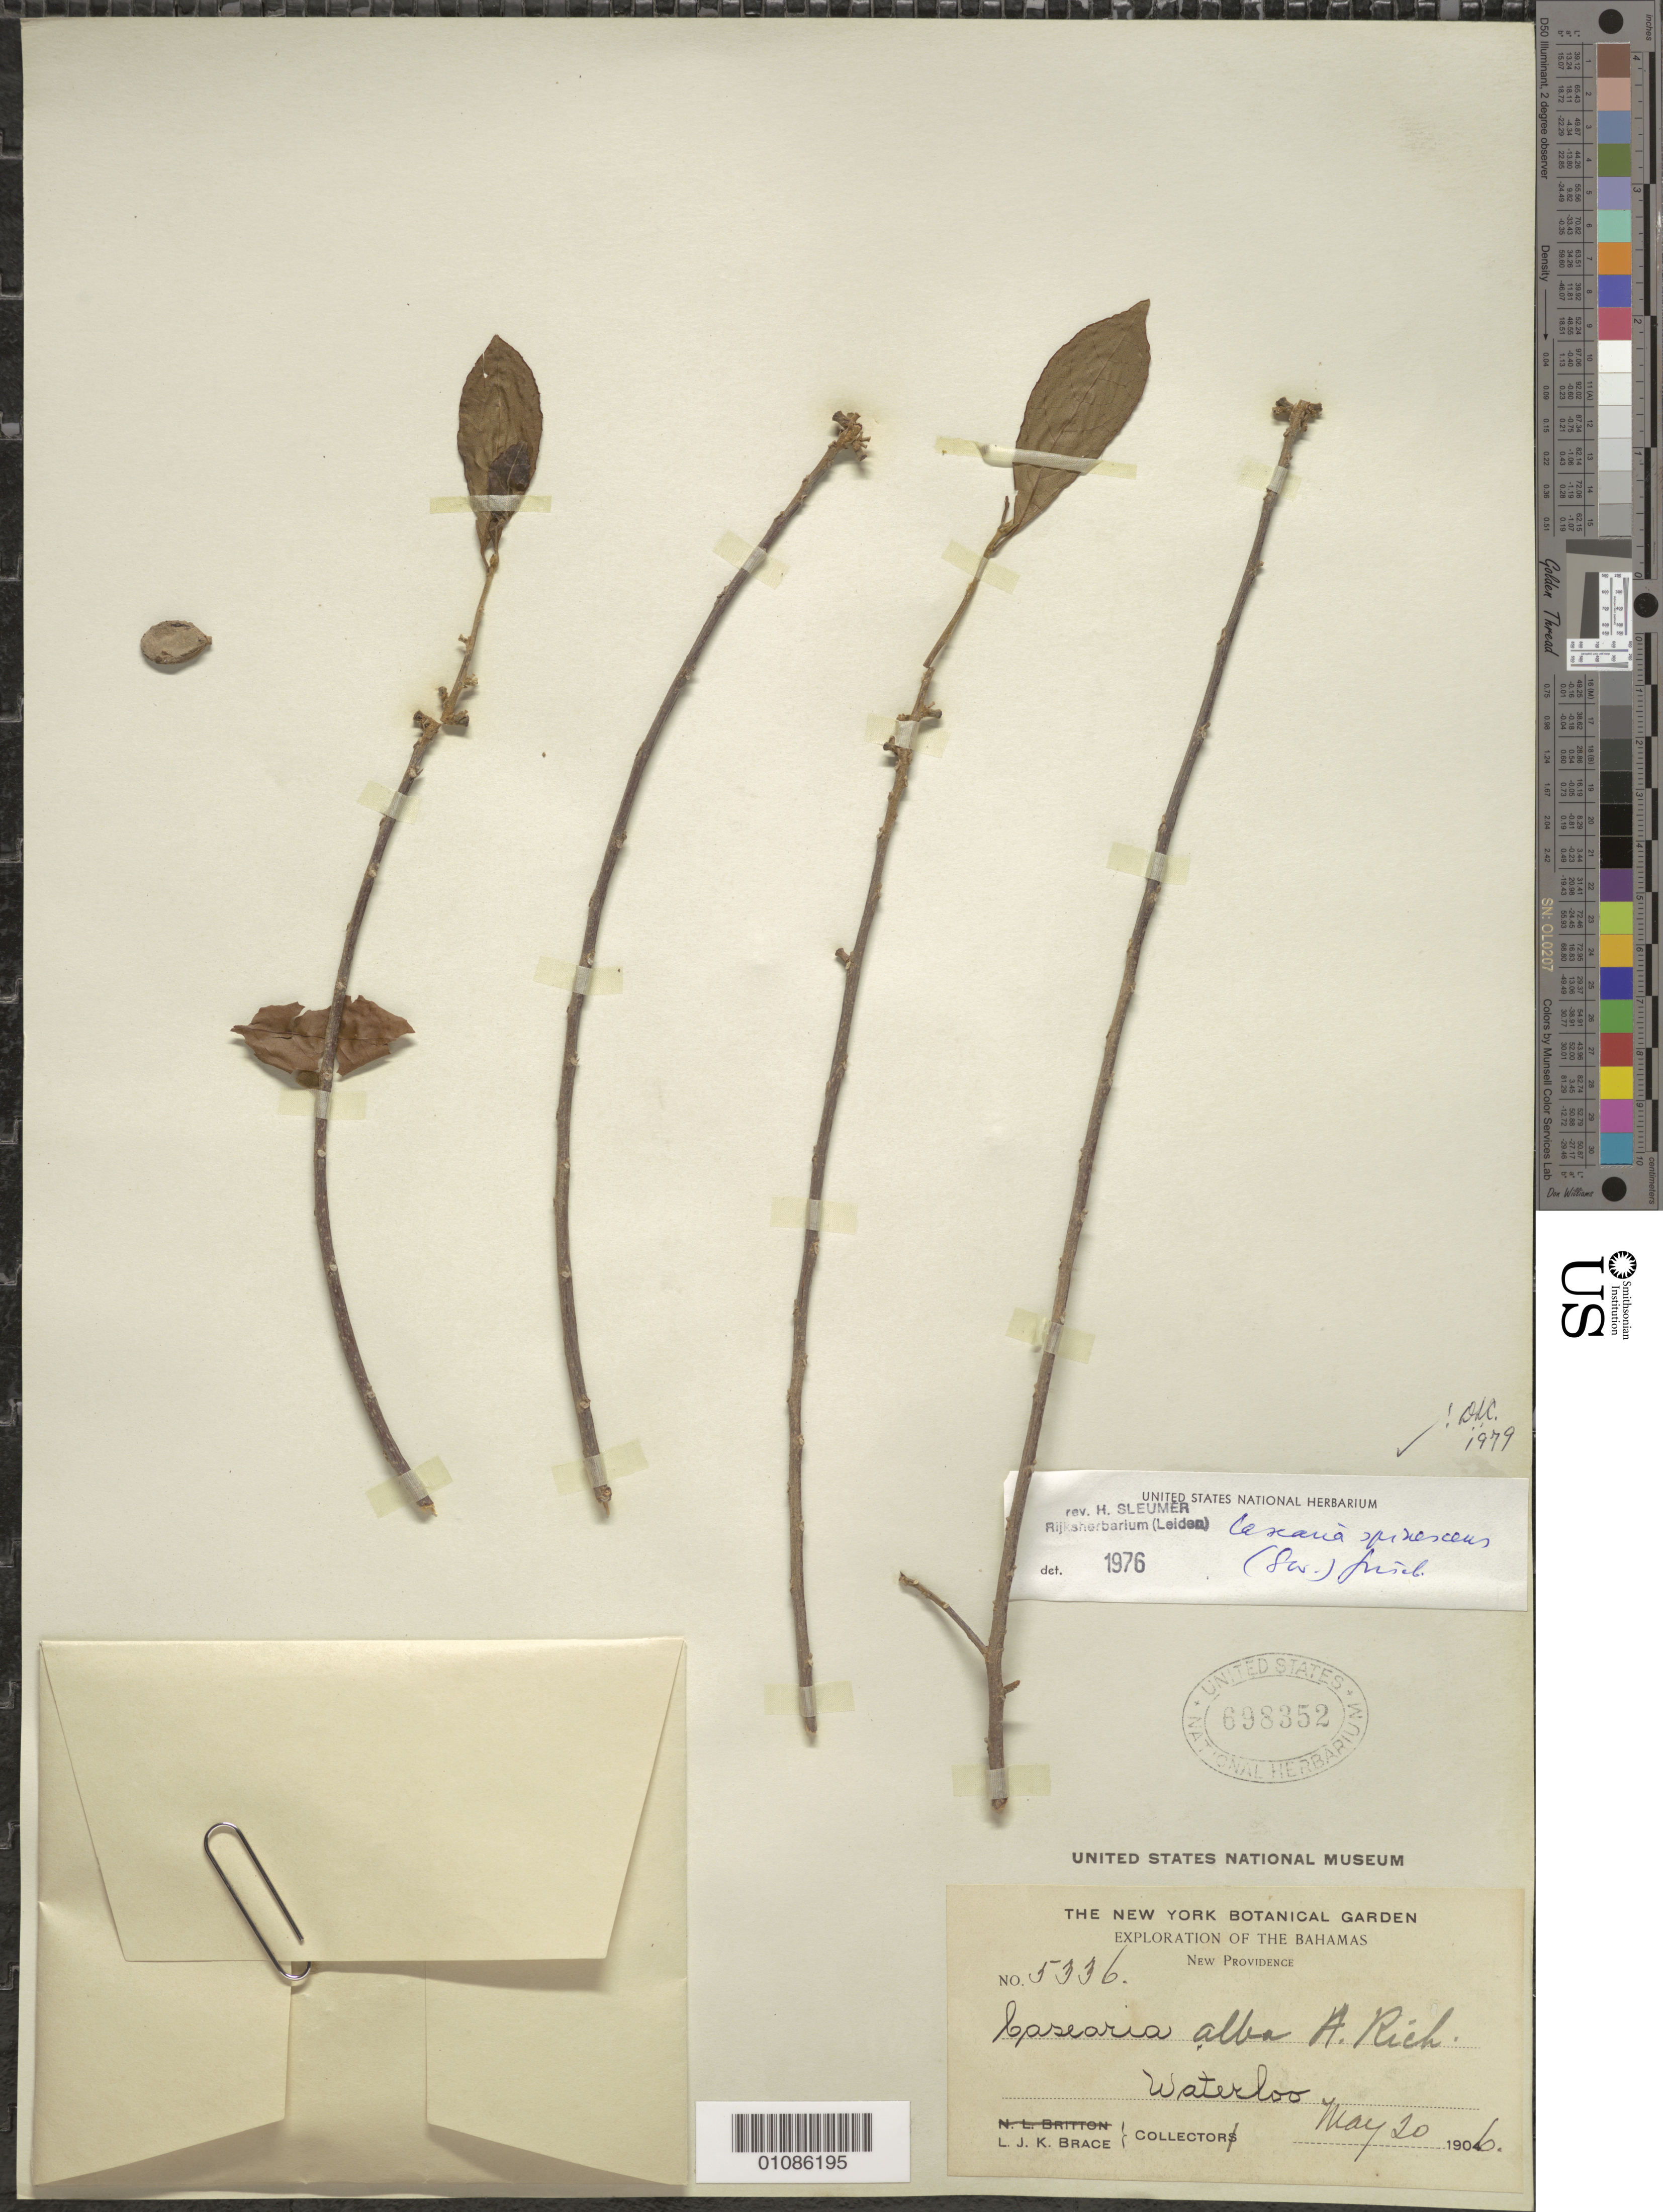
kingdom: Plantae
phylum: Tracheophyta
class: Magnoliopsida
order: Malpighiales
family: Salicaceae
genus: Casearia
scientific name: Casearia alba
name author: A. Rich.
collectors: L. J. K. Brace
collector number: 5336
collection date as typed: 20 May 1906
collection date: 1906-05-20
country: Bahamas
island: Andros I.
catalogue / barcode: US 698352